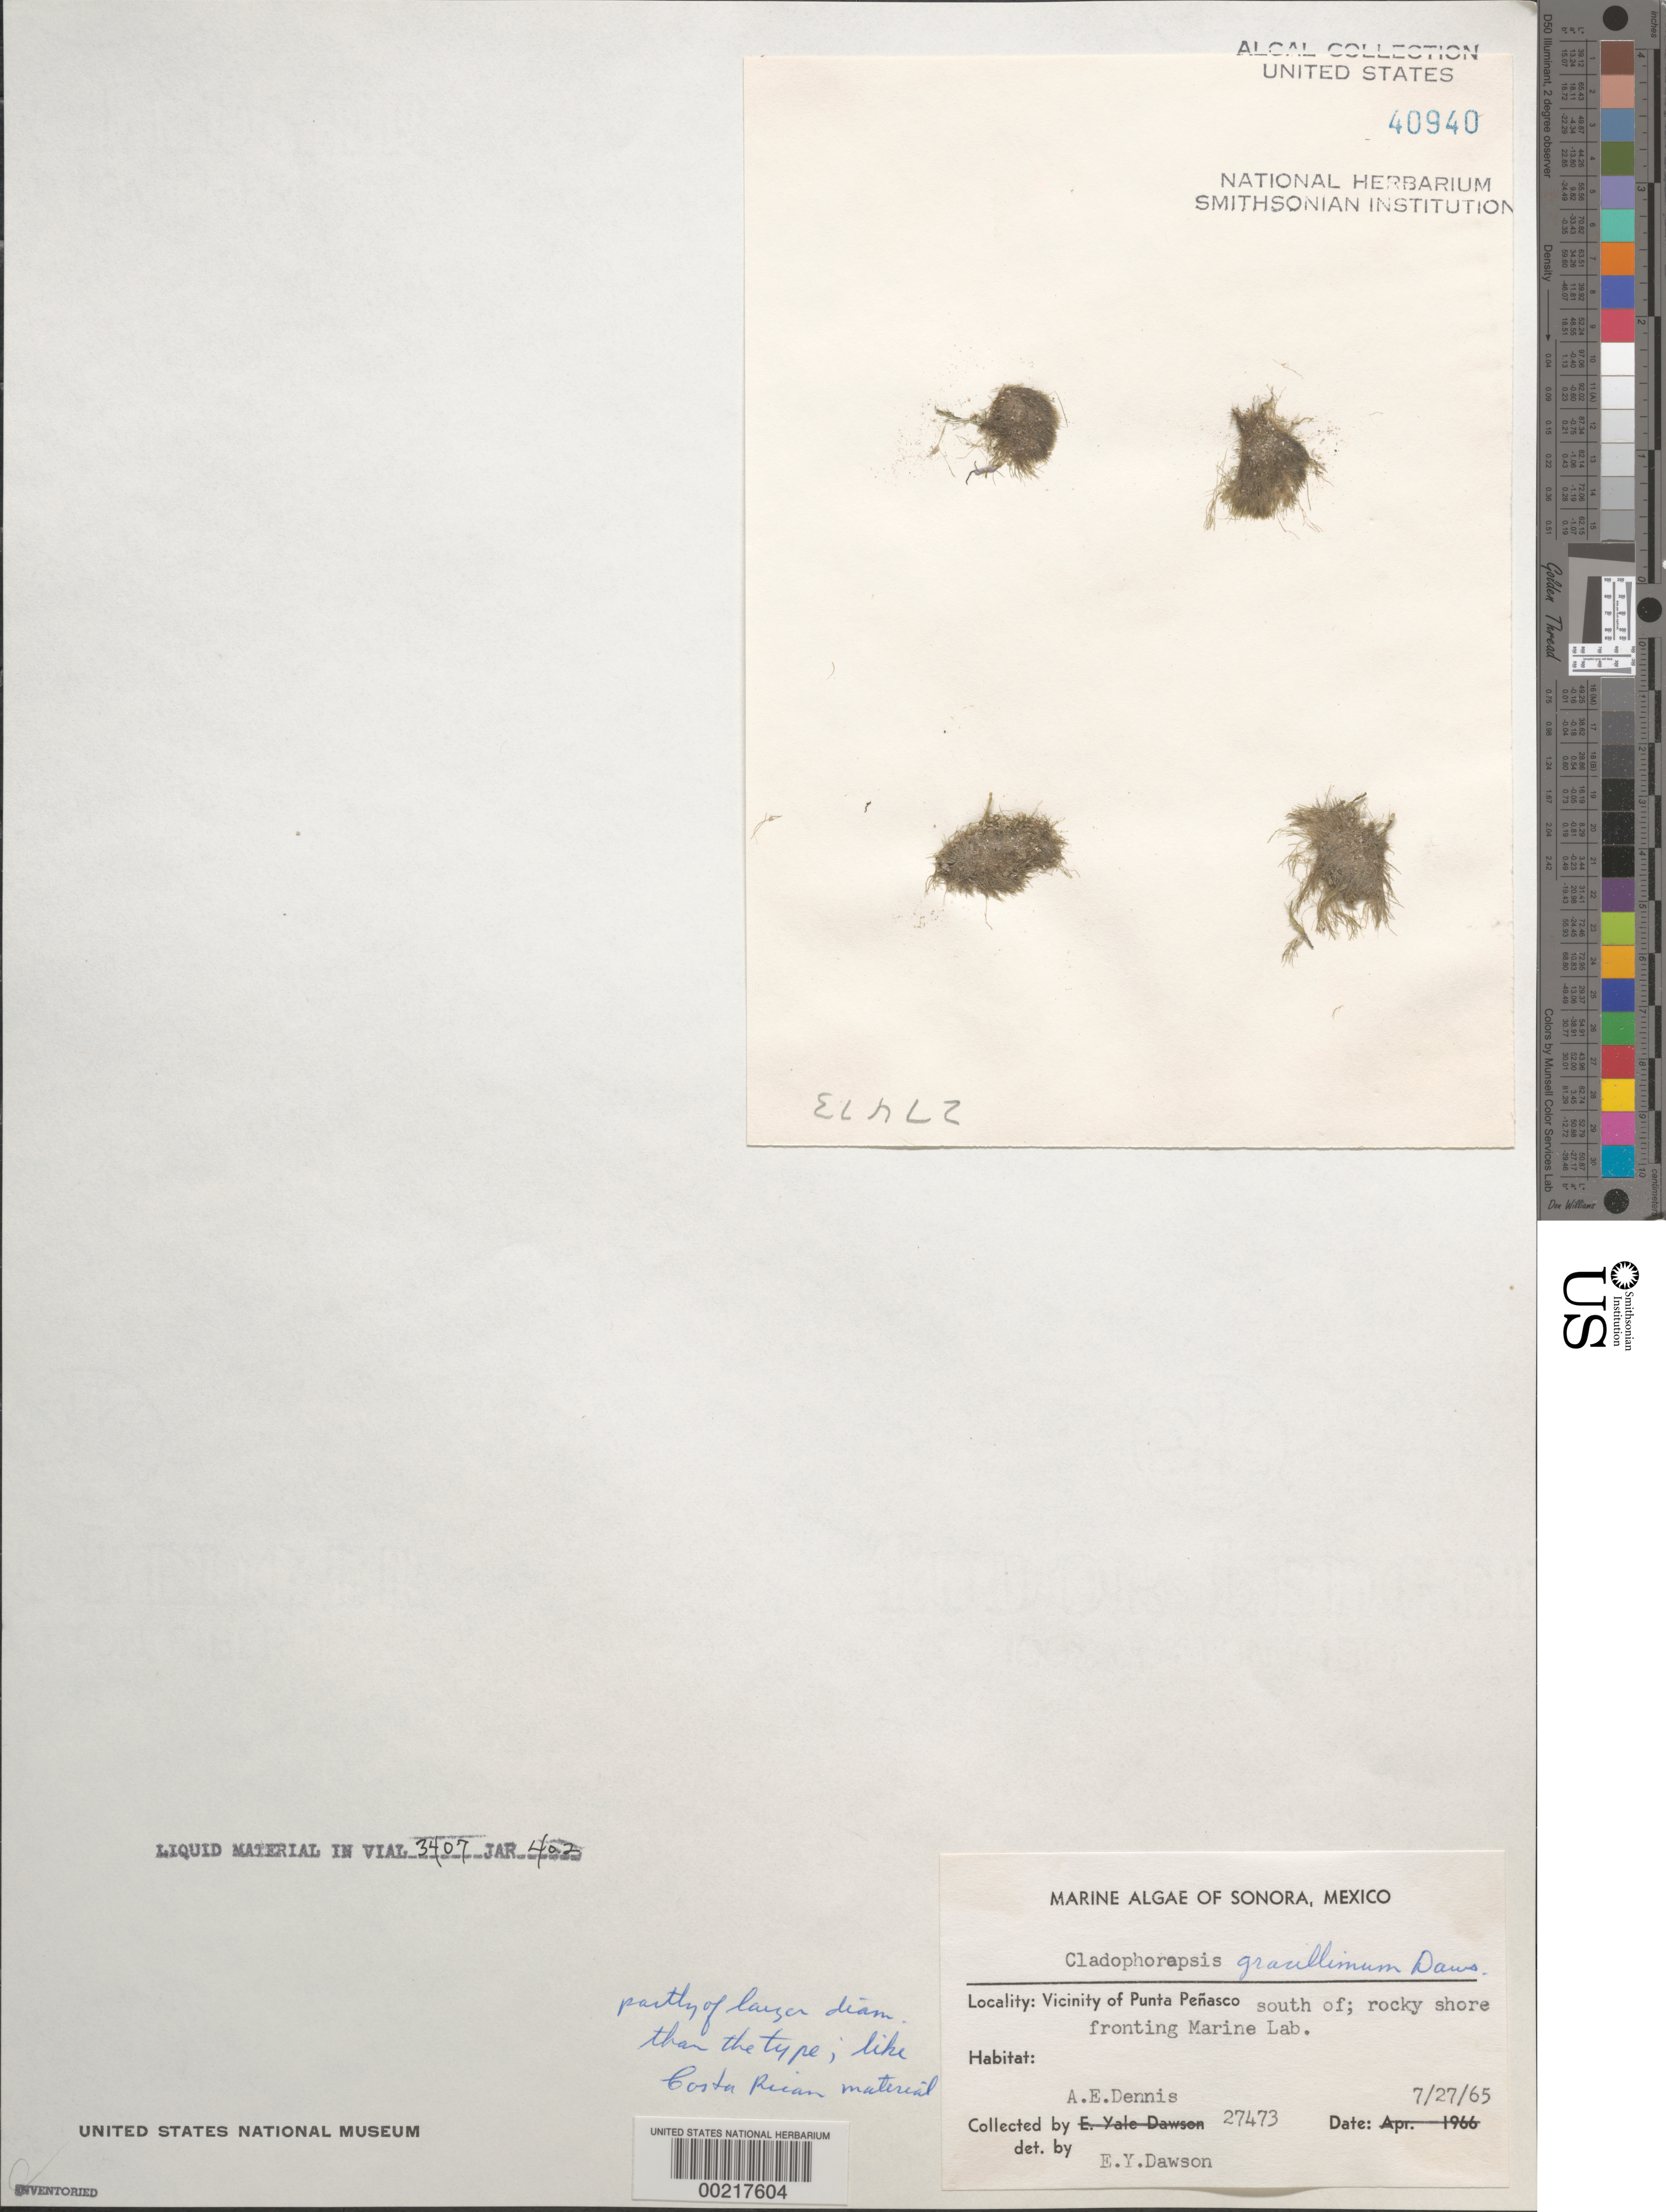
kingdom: Plantae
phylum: Chlorophyta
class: Ulvophyceae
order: Siphonocladales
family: Boodleaceae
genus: Cladophoropsis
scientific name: Cladophoropsis gracillima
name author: E.Y. Dawson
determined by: Dawson, E. Y.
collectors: A. Dennis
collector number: EYD 27437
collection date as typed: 27 Jul 1965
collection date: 1965-07-27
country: Mexico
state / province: Sonora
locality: Marine laboratory shore, south of Punta Penasco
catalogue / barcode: US 40940